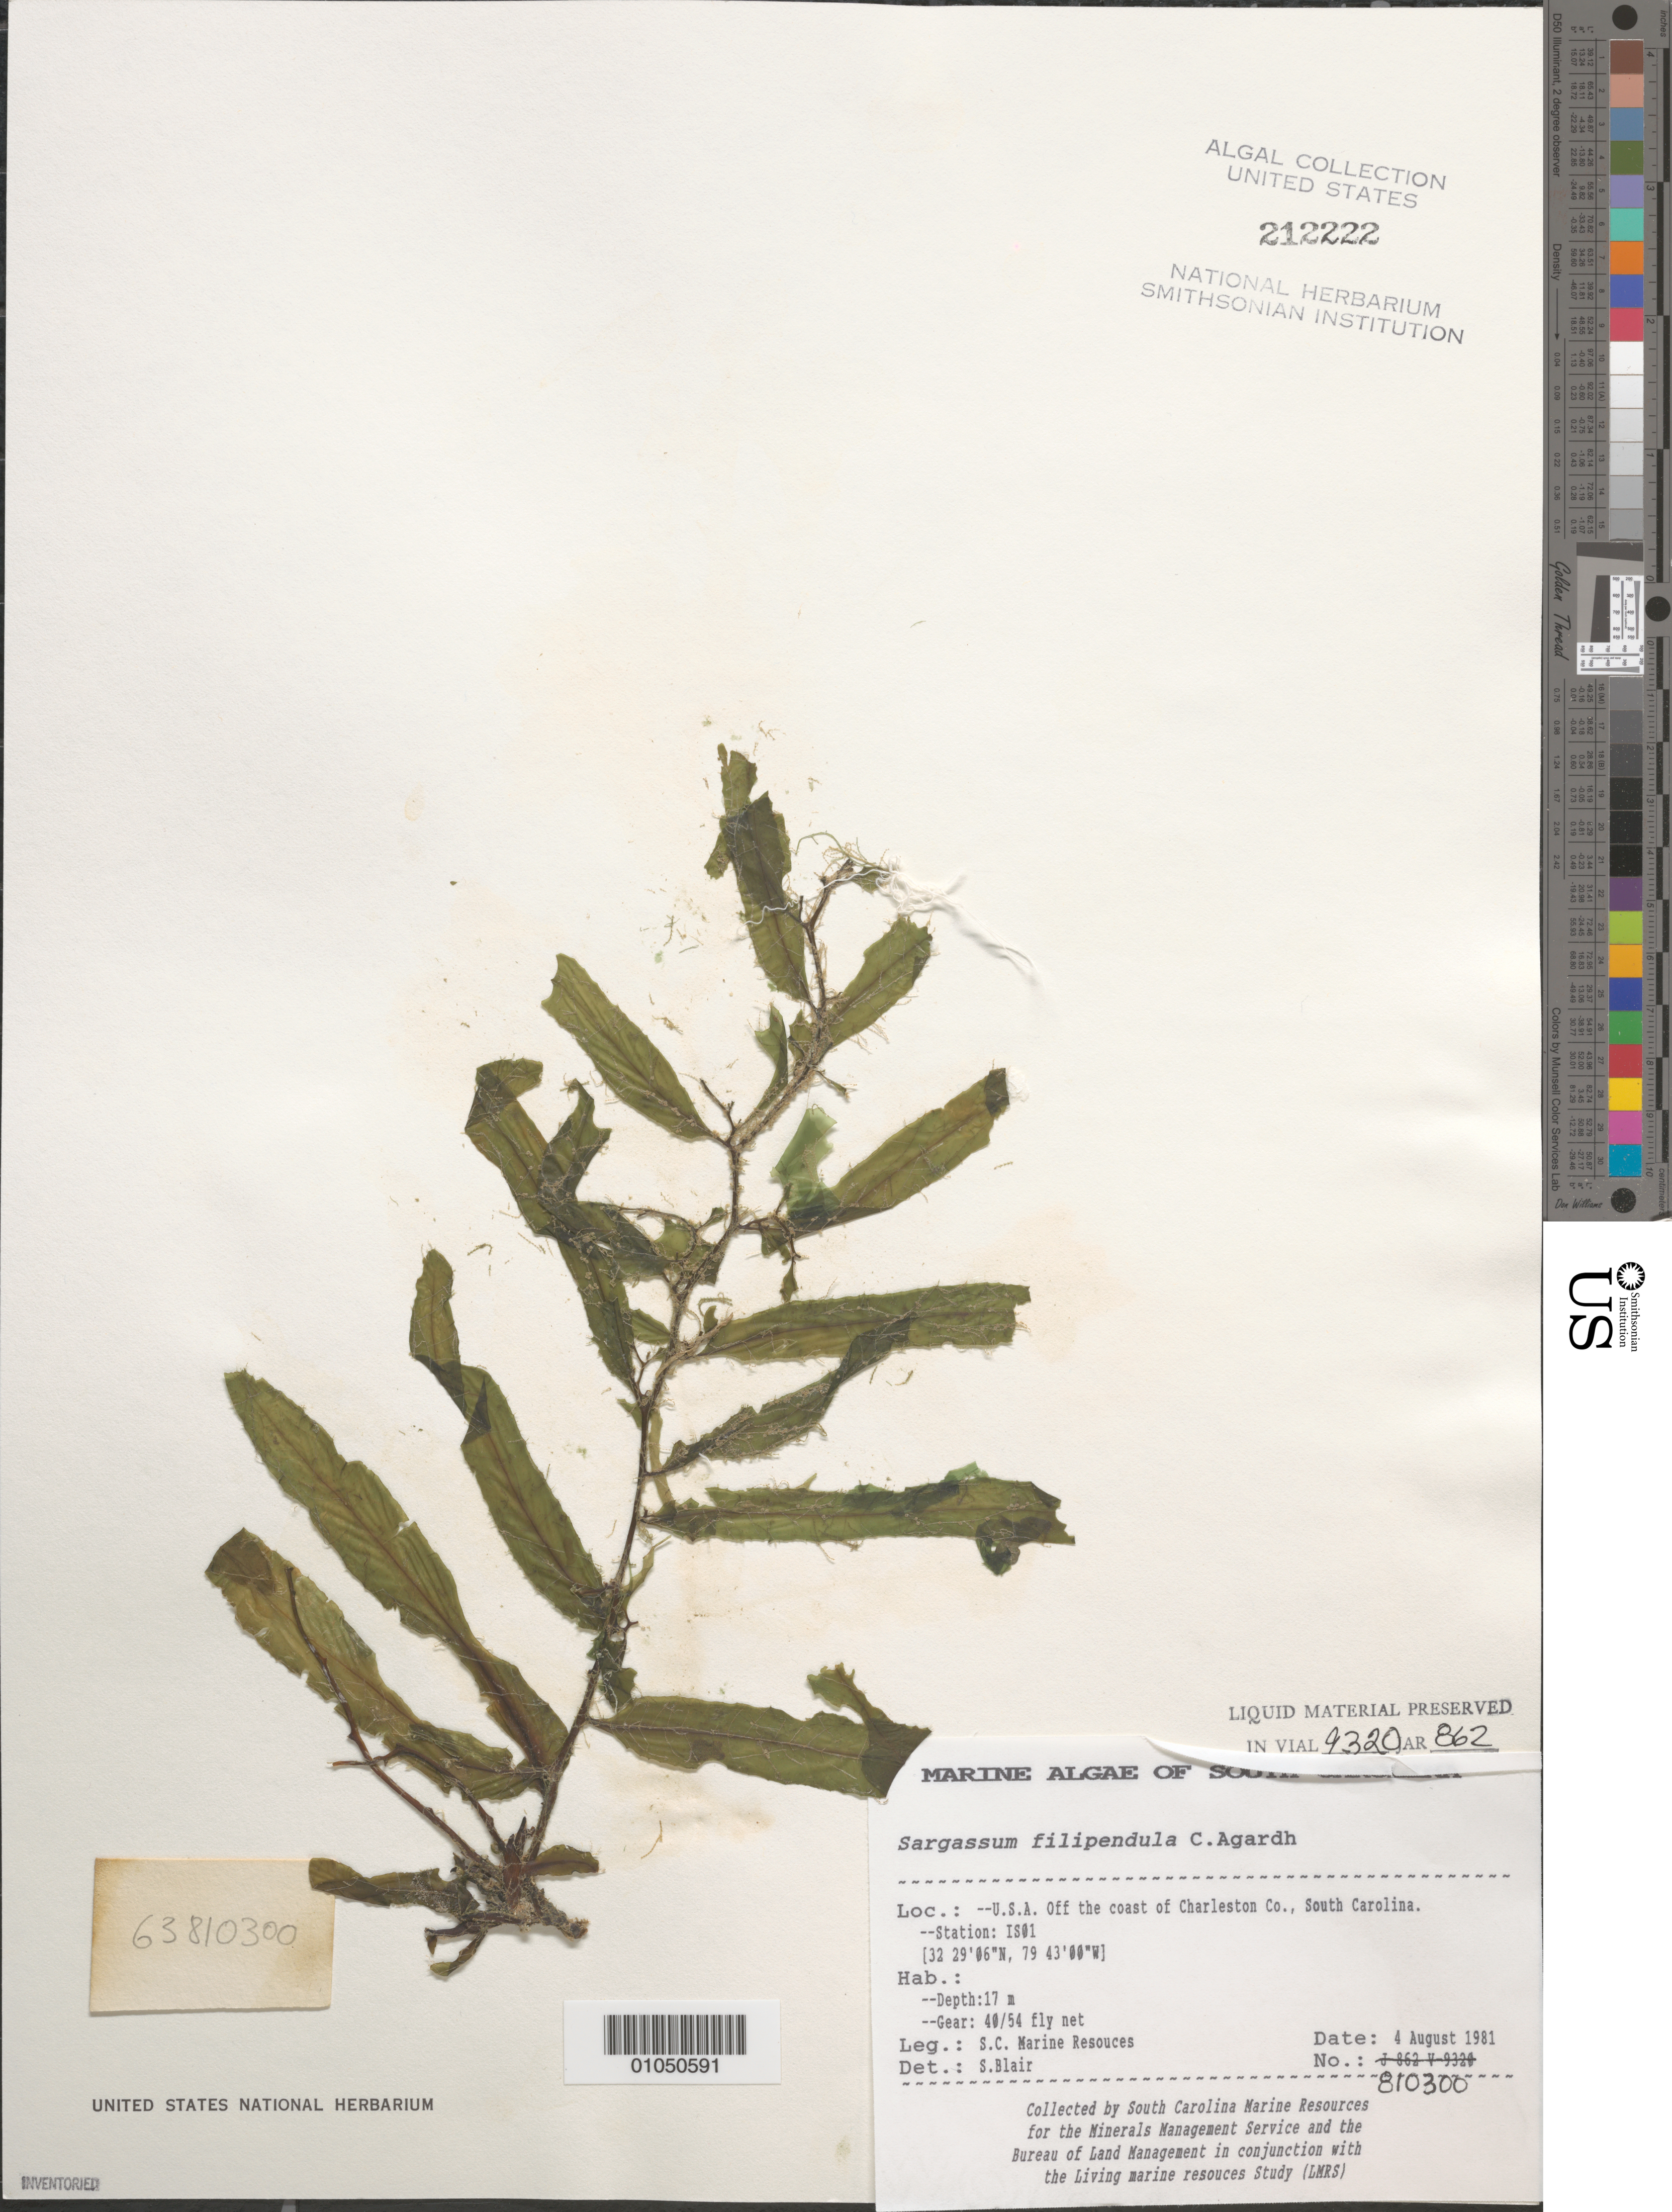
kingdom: Chromista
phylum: Ochrophyta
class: Phaeophyceae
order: Fucales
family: Sargassaceae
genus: Sargassum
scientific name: Sargassum filipendula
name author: C. Agardh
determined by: Blair, S. M.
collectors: South Carolina Marine Resources for BLM/MMS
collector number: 810300 Station IS01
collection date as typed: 04 Aug 1981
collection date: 1981-08-04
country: United States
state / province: South Carolina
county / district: Charleston County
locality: Off coast of Charleston County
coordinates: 32 29'06" N, 79 43'00" W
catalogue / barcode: US 212222